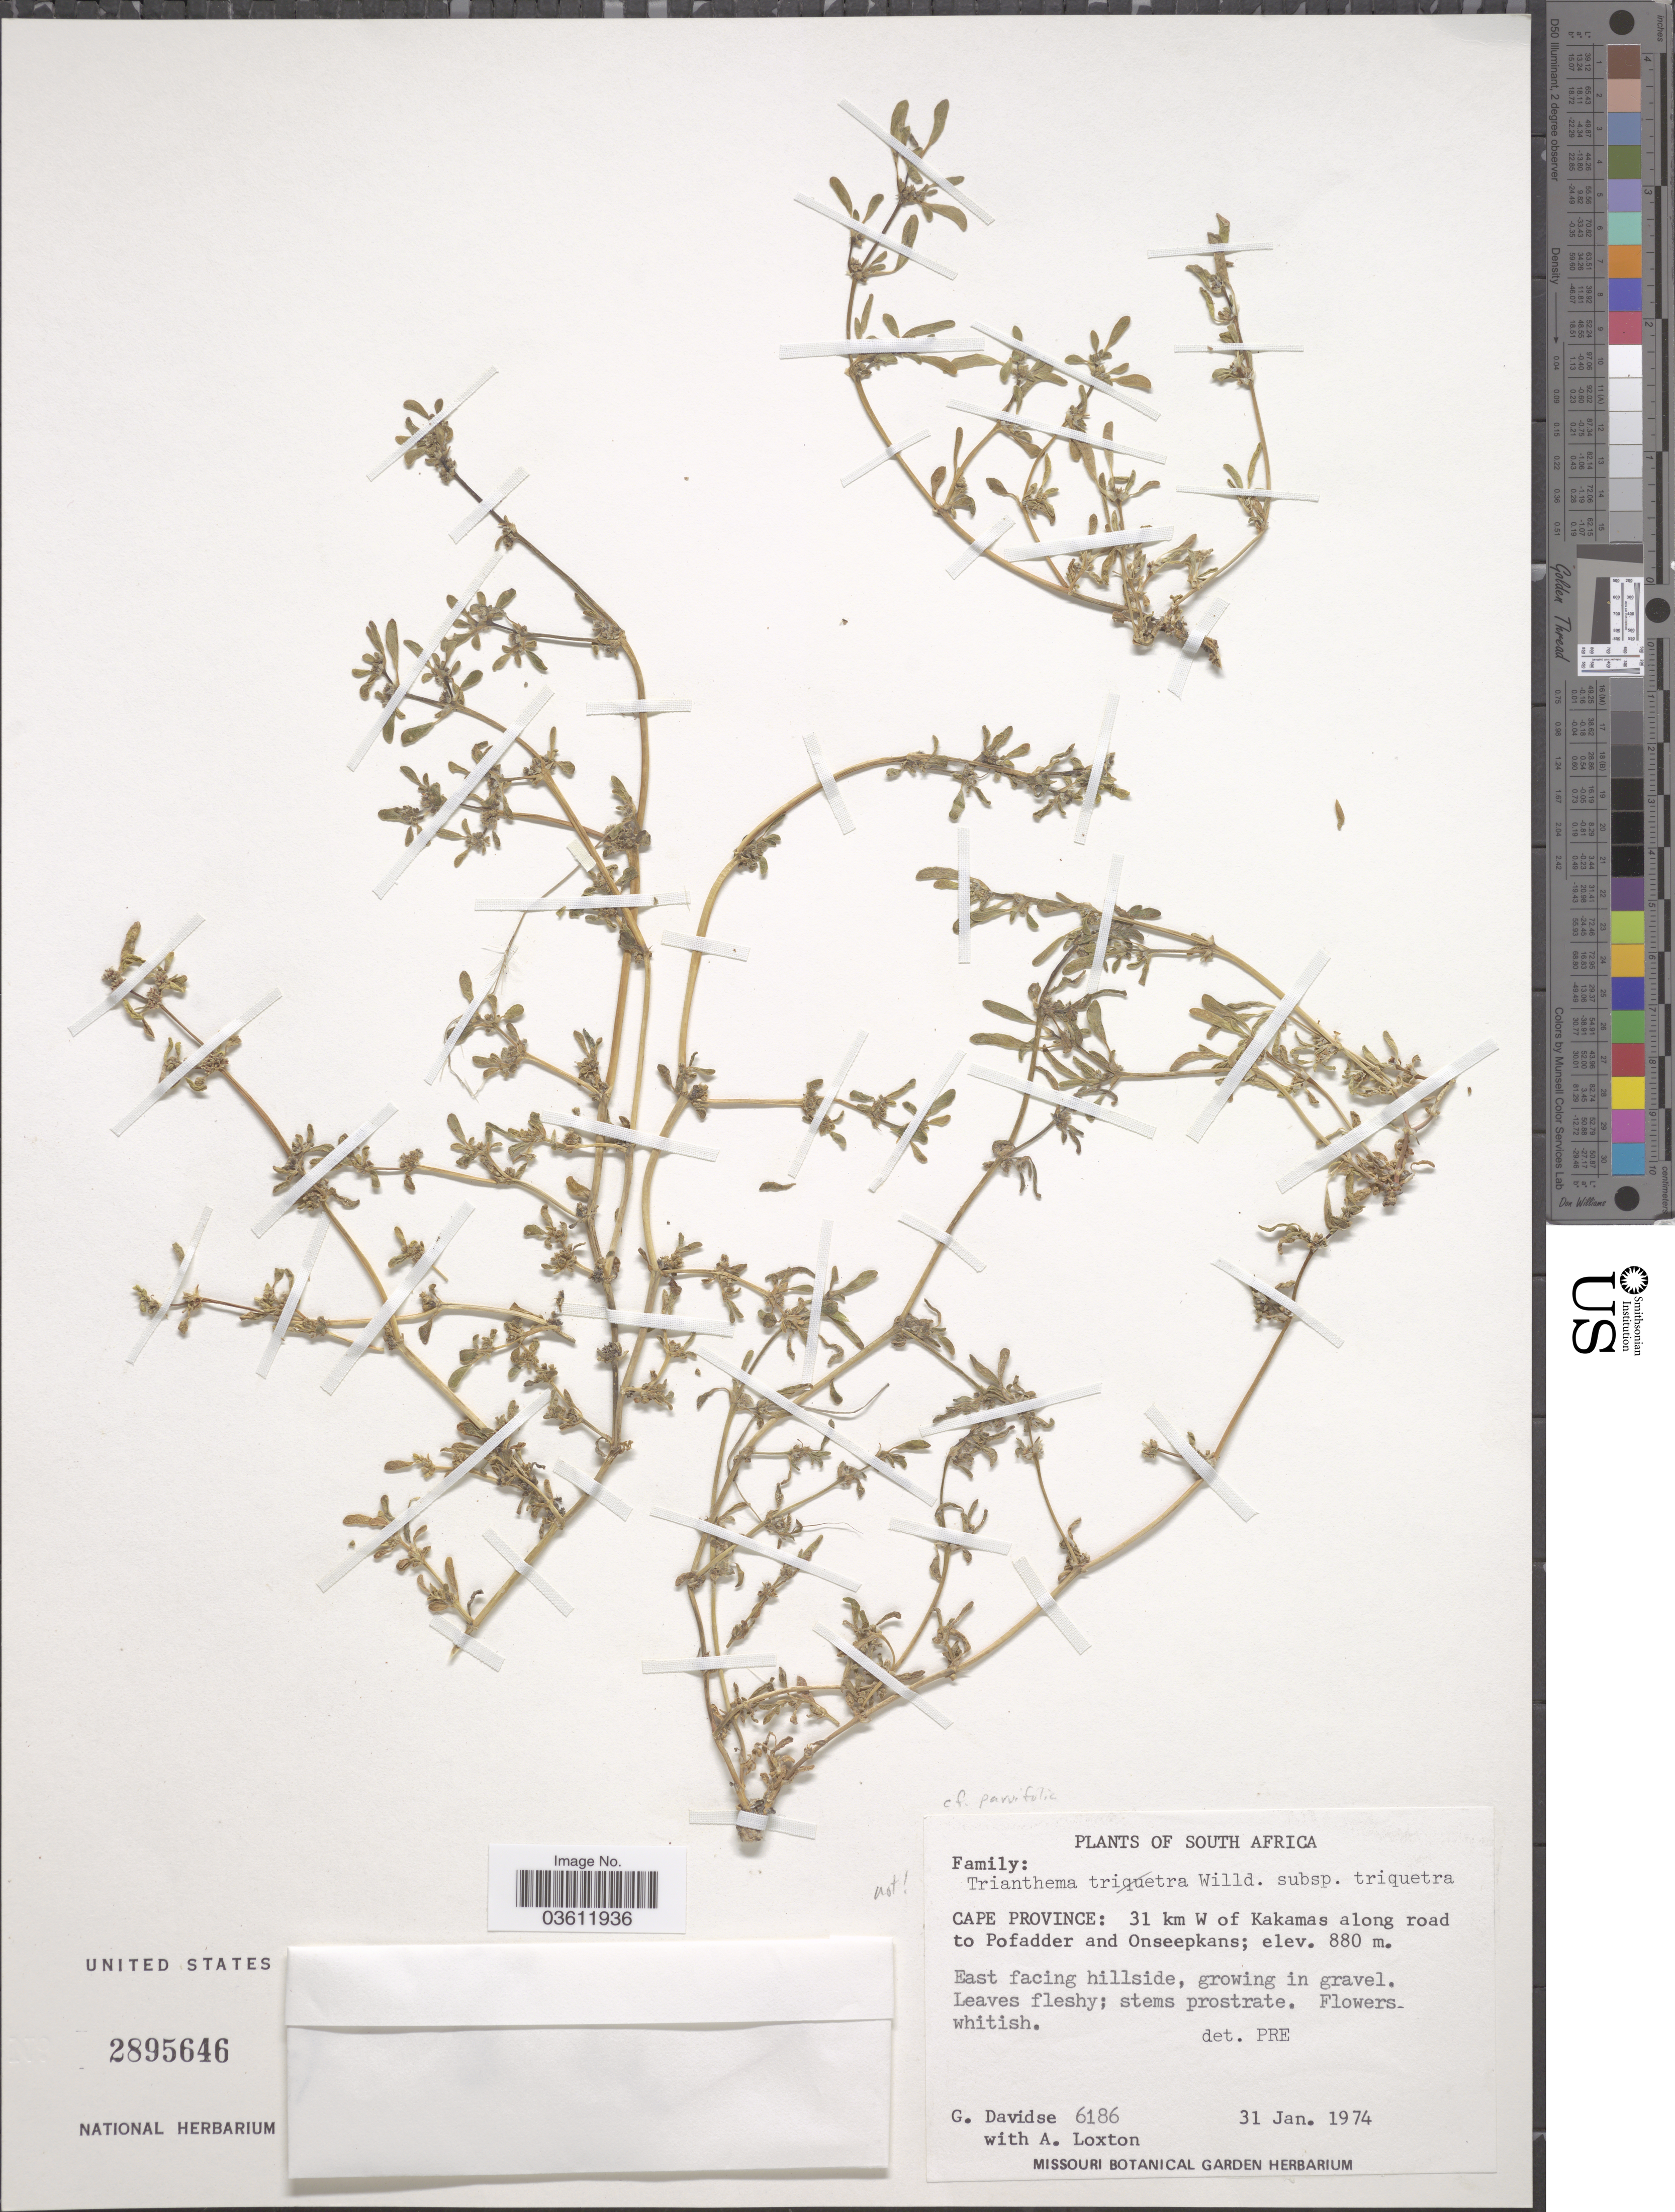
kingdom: Plantae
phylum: Tracheophyta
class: Magnoliopsida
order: Caryophyllales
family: Aizoaceae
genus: Trianthema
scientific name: Trianthema parvifolium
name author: E. Mey. ex Sond.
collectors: G. Davidse & A. Loxton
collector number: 6186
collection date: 1974-01-31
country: South Africa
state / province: Northern Cape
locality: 31 km W of Kakamas along road to Pofadder and Onseepkans.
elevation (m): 880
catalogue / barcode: US 2895646